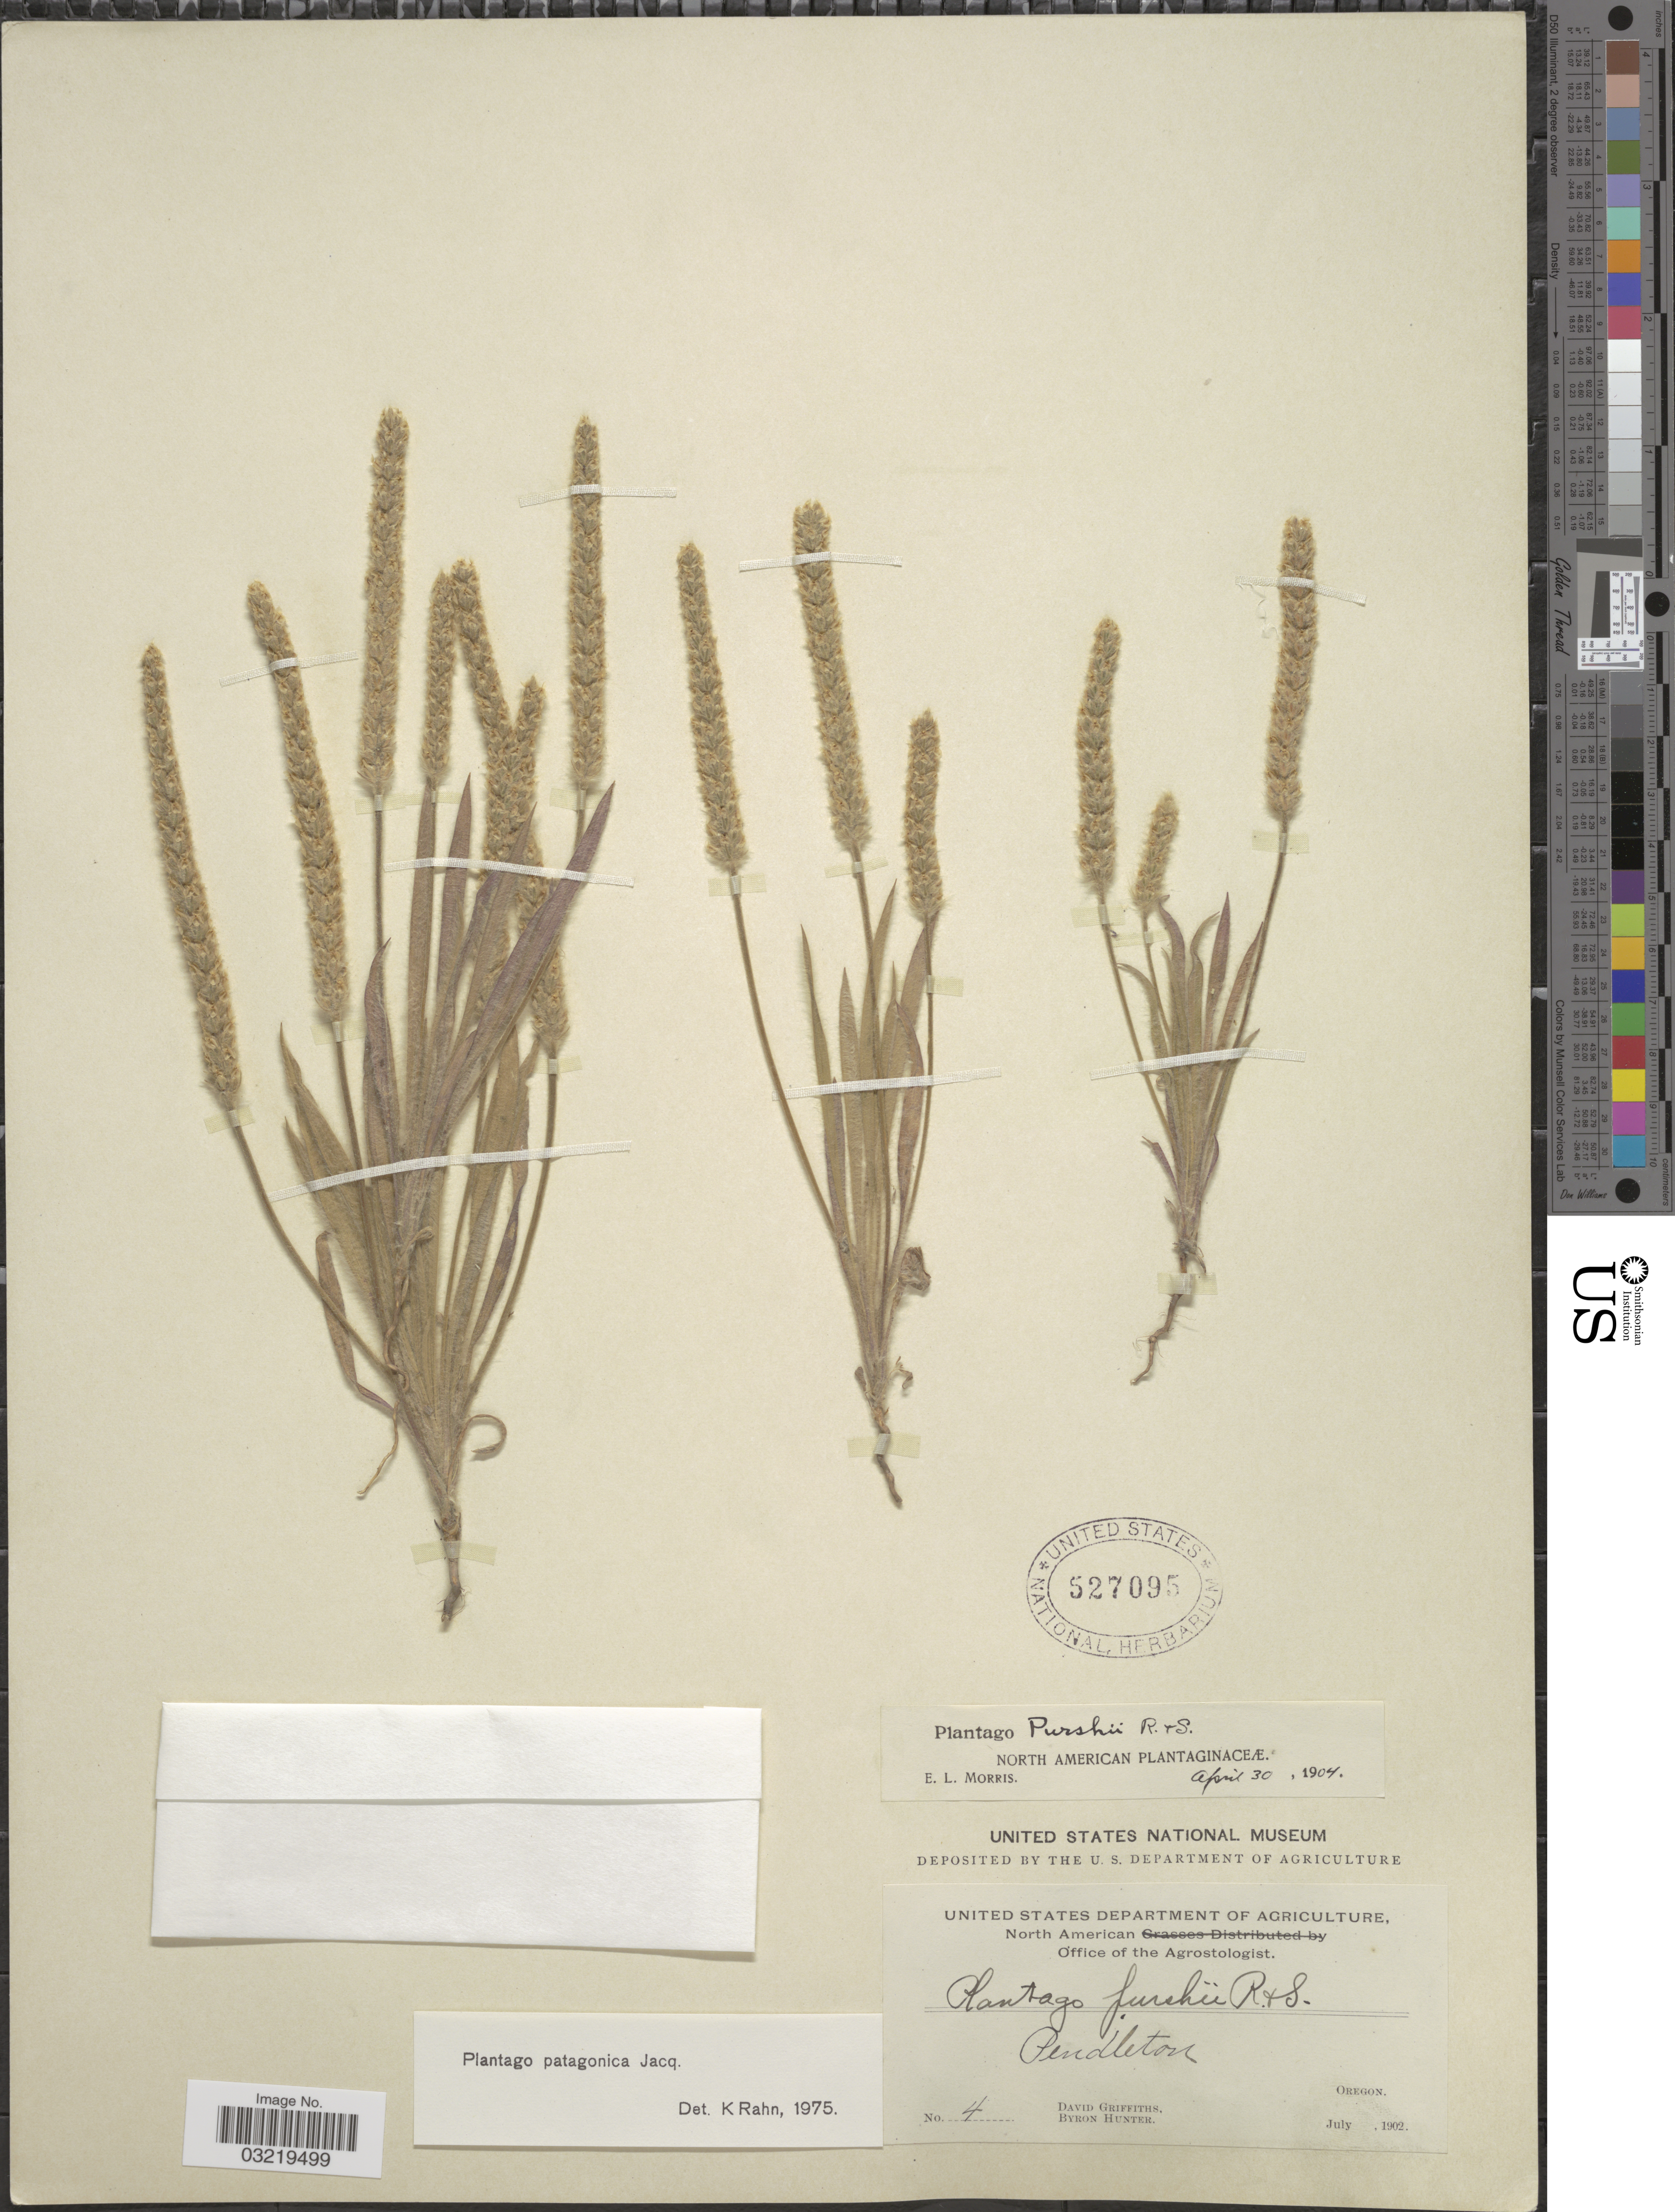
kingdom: Plantae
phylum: Tracheophyta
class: Magnoliopsida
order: Lamiales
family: Plantaginaceae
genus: Plantago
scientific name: Plantago patagonica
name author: Jacq.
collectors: D. Griffiths & B. Hunter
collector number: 4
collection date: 1902-07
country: United States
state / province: Oregon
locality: Pendleton.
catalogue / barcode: US 527095